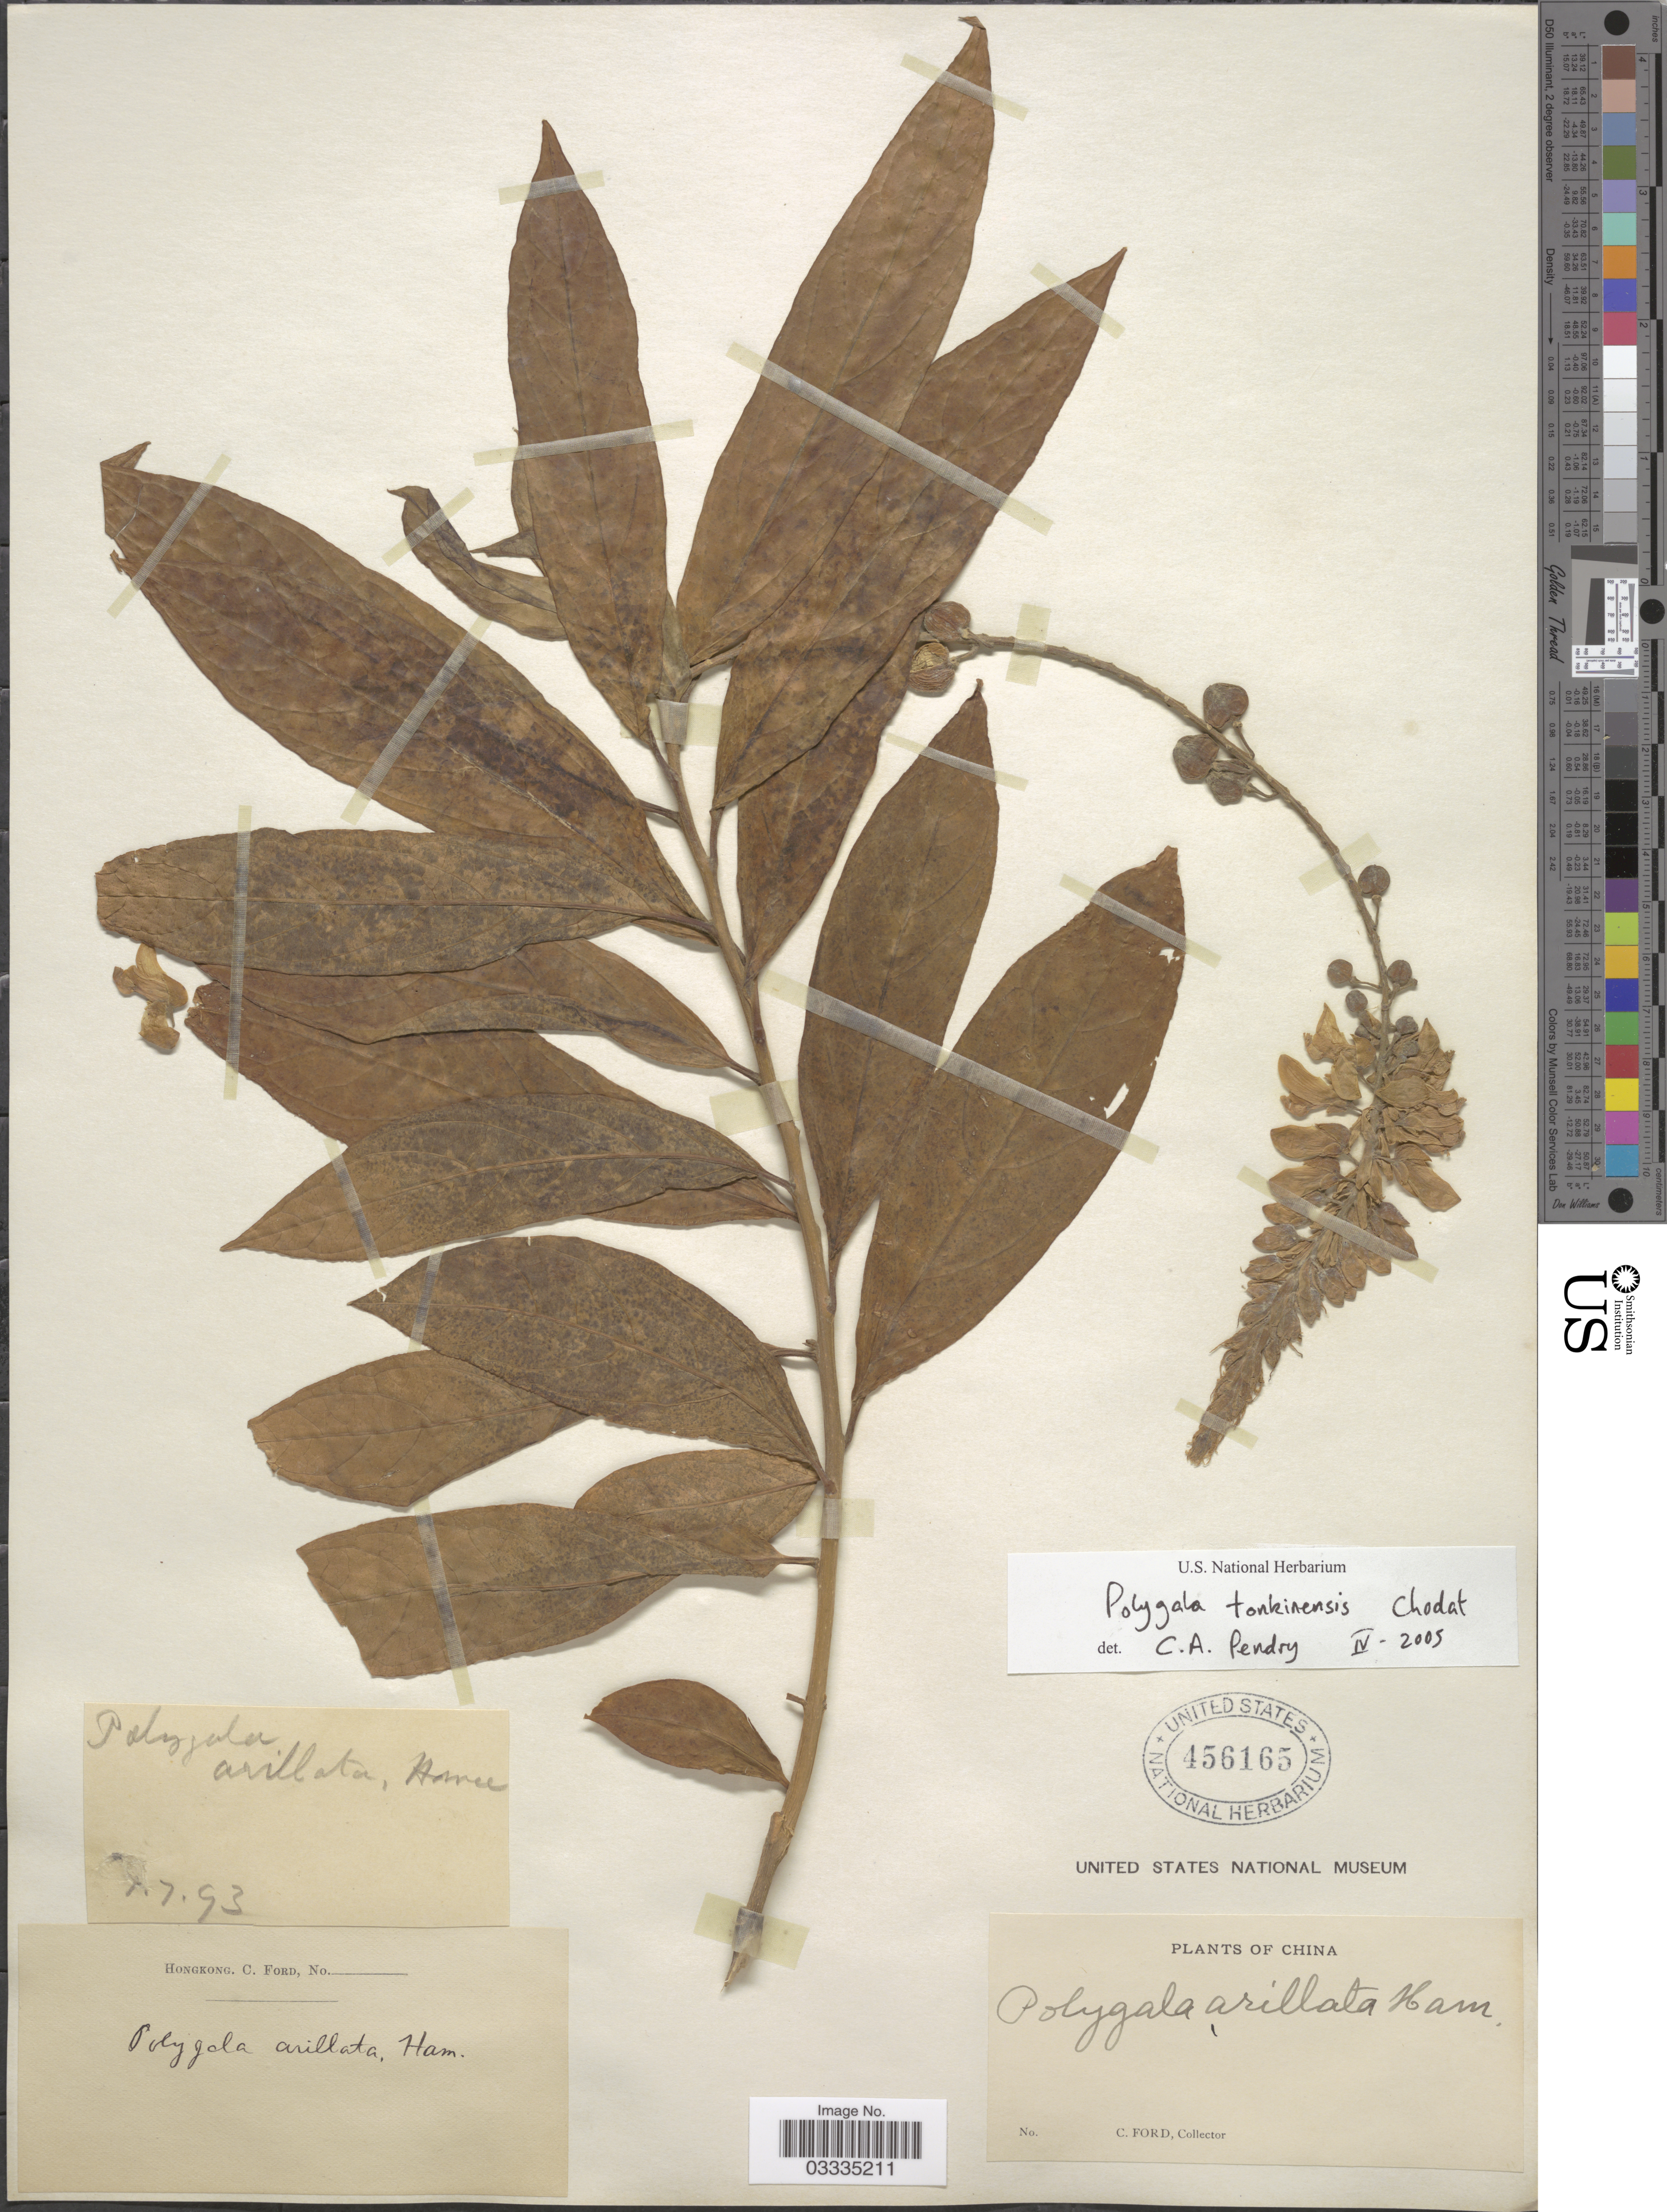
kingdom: Plantae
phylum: Tracheophyta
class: Magnoliopsida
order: Fabales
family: Polygalaceae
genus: Polygala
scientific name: Polygala tonkinensis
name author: Chodat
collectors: C. Ford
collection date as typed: Transcribed d/m/y: 4/7/93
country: China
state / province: Hong Kong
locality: Hongkong.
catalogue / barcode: US 456165